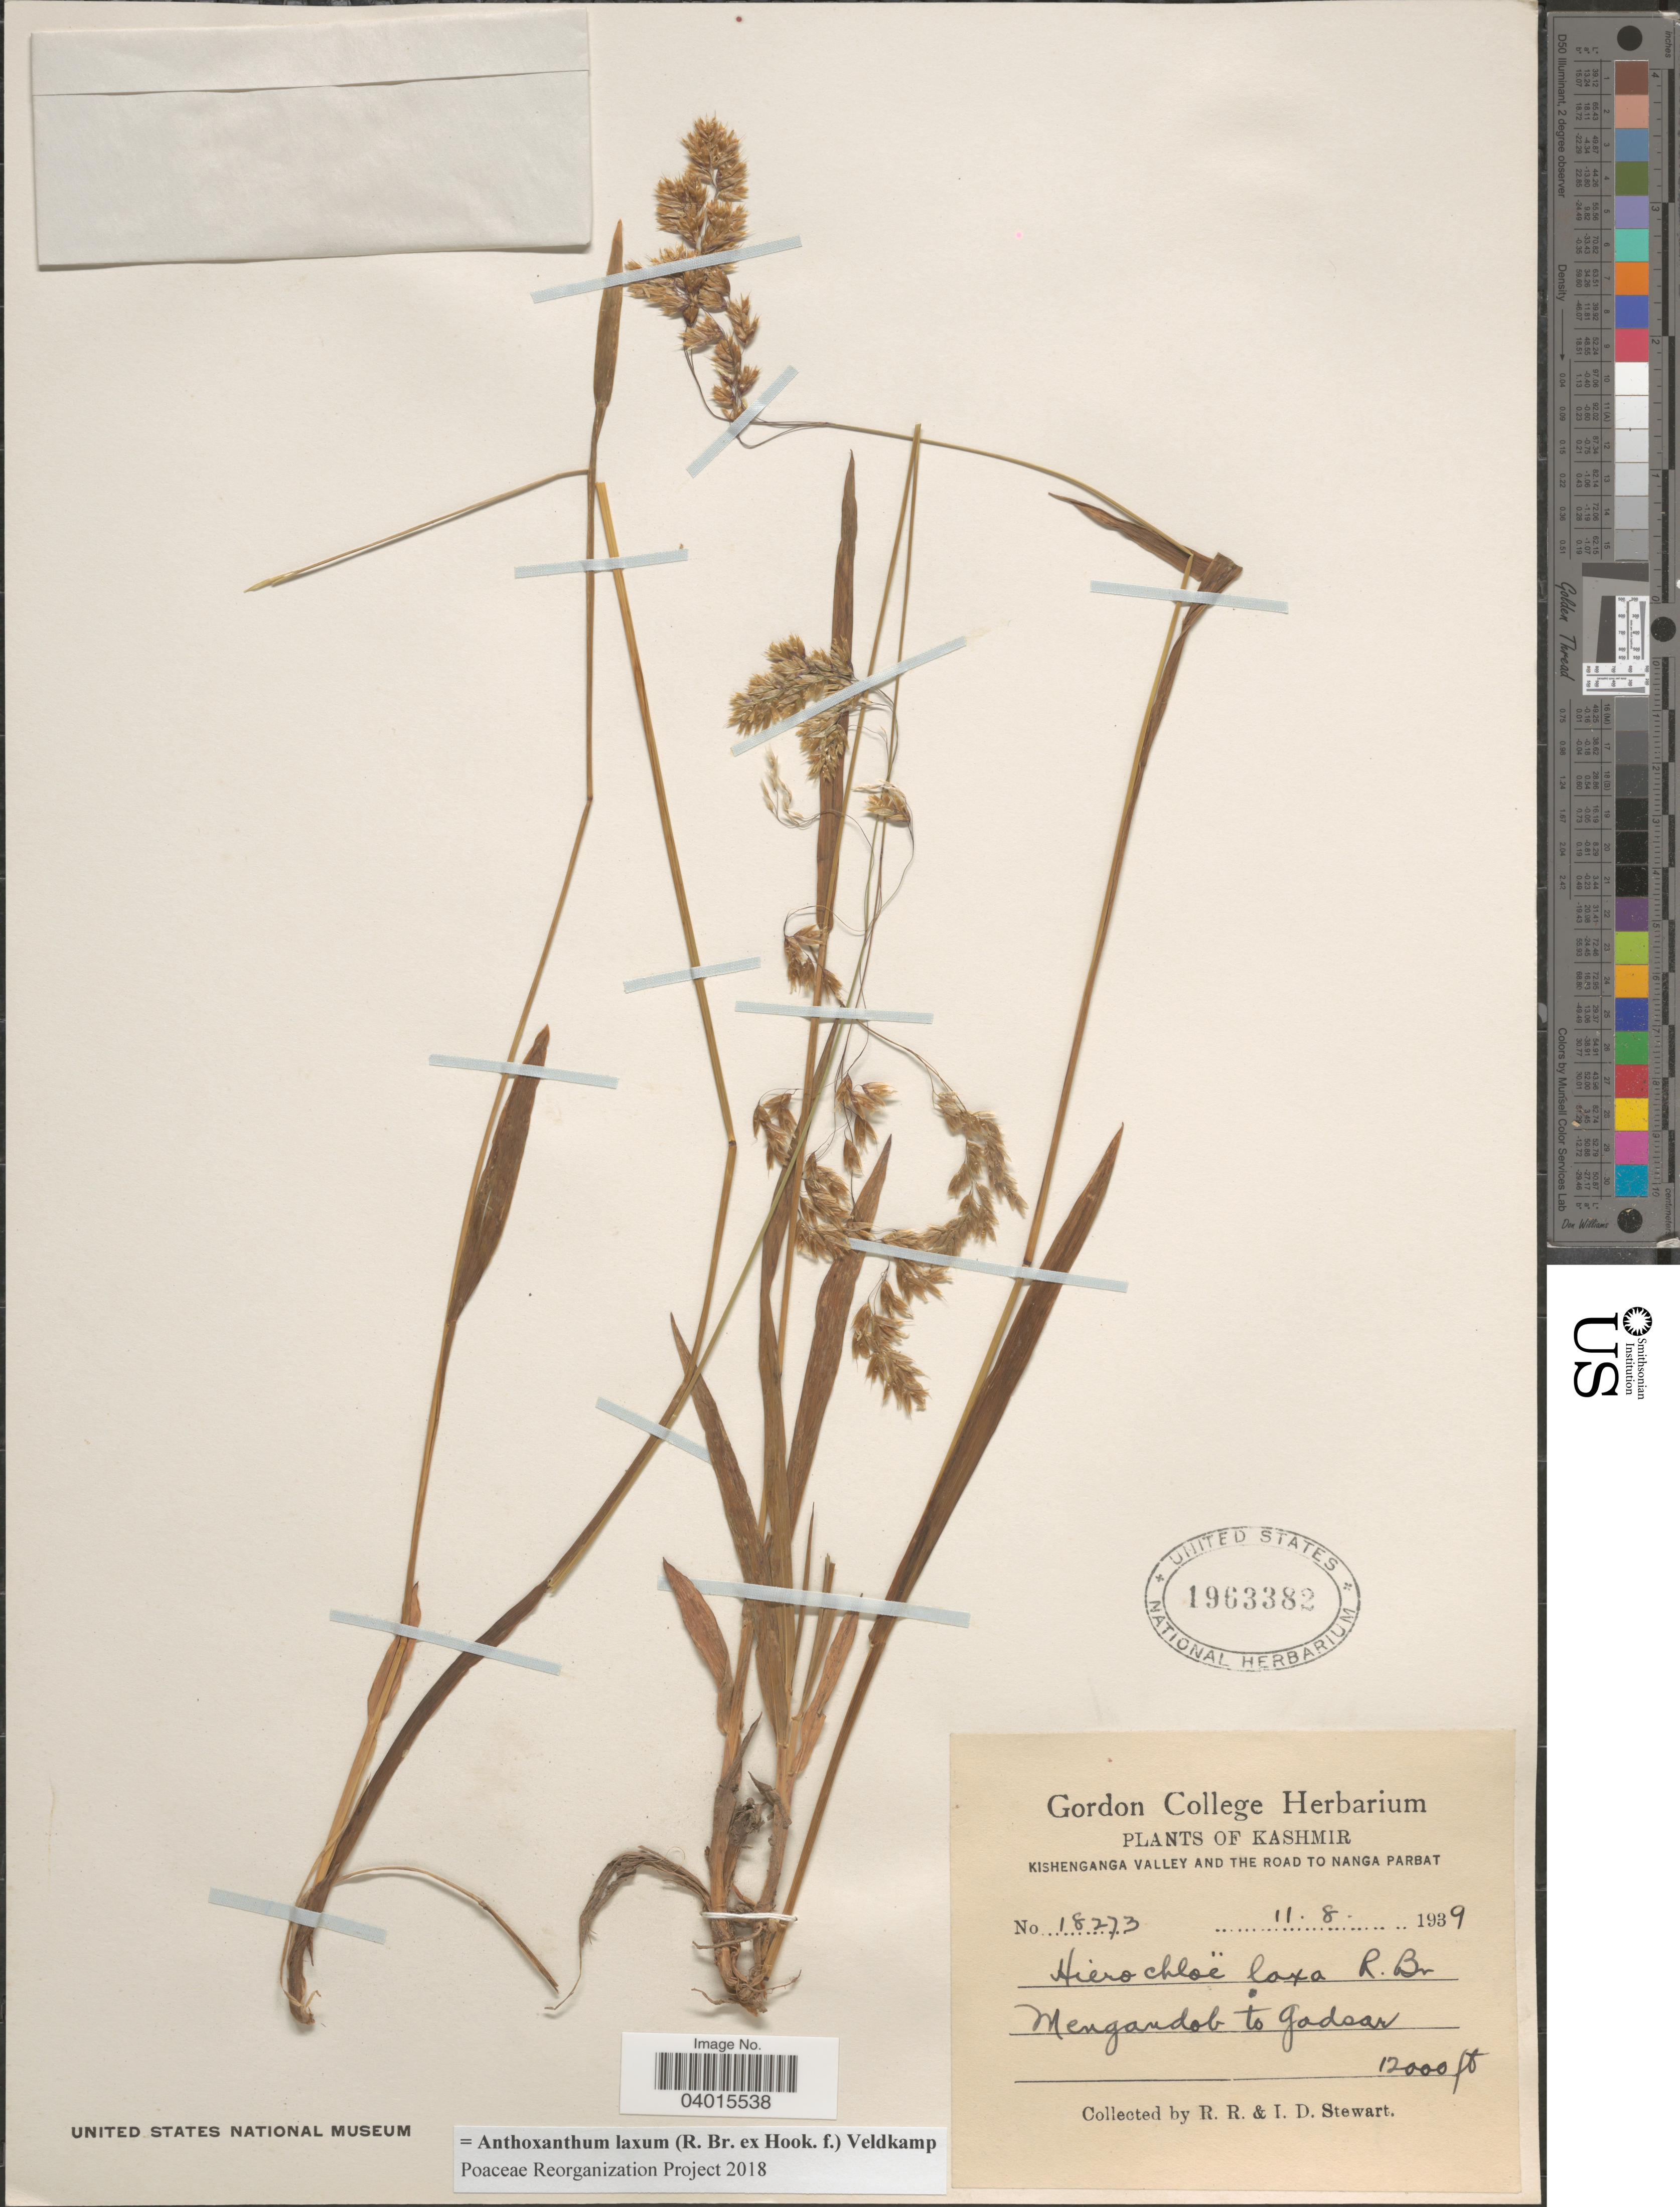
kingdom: Plantae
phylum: Tracheophyta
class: Liliopsida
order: Poales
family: Poaceae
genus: Anthoxanthum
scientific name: Anthoxanthum laxum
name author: (R. Br. ex Hook. f.) Veldkamp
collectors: R. Stewart & I. Stewart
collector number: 18273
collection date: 1939-08-11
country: India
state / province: Jammu and Kashmir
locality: Kashmir. Kishenganga Valley and the Road to Nanga Parbat. Mengandob to Gadsar.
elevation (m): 3658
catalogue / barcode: US 1963382